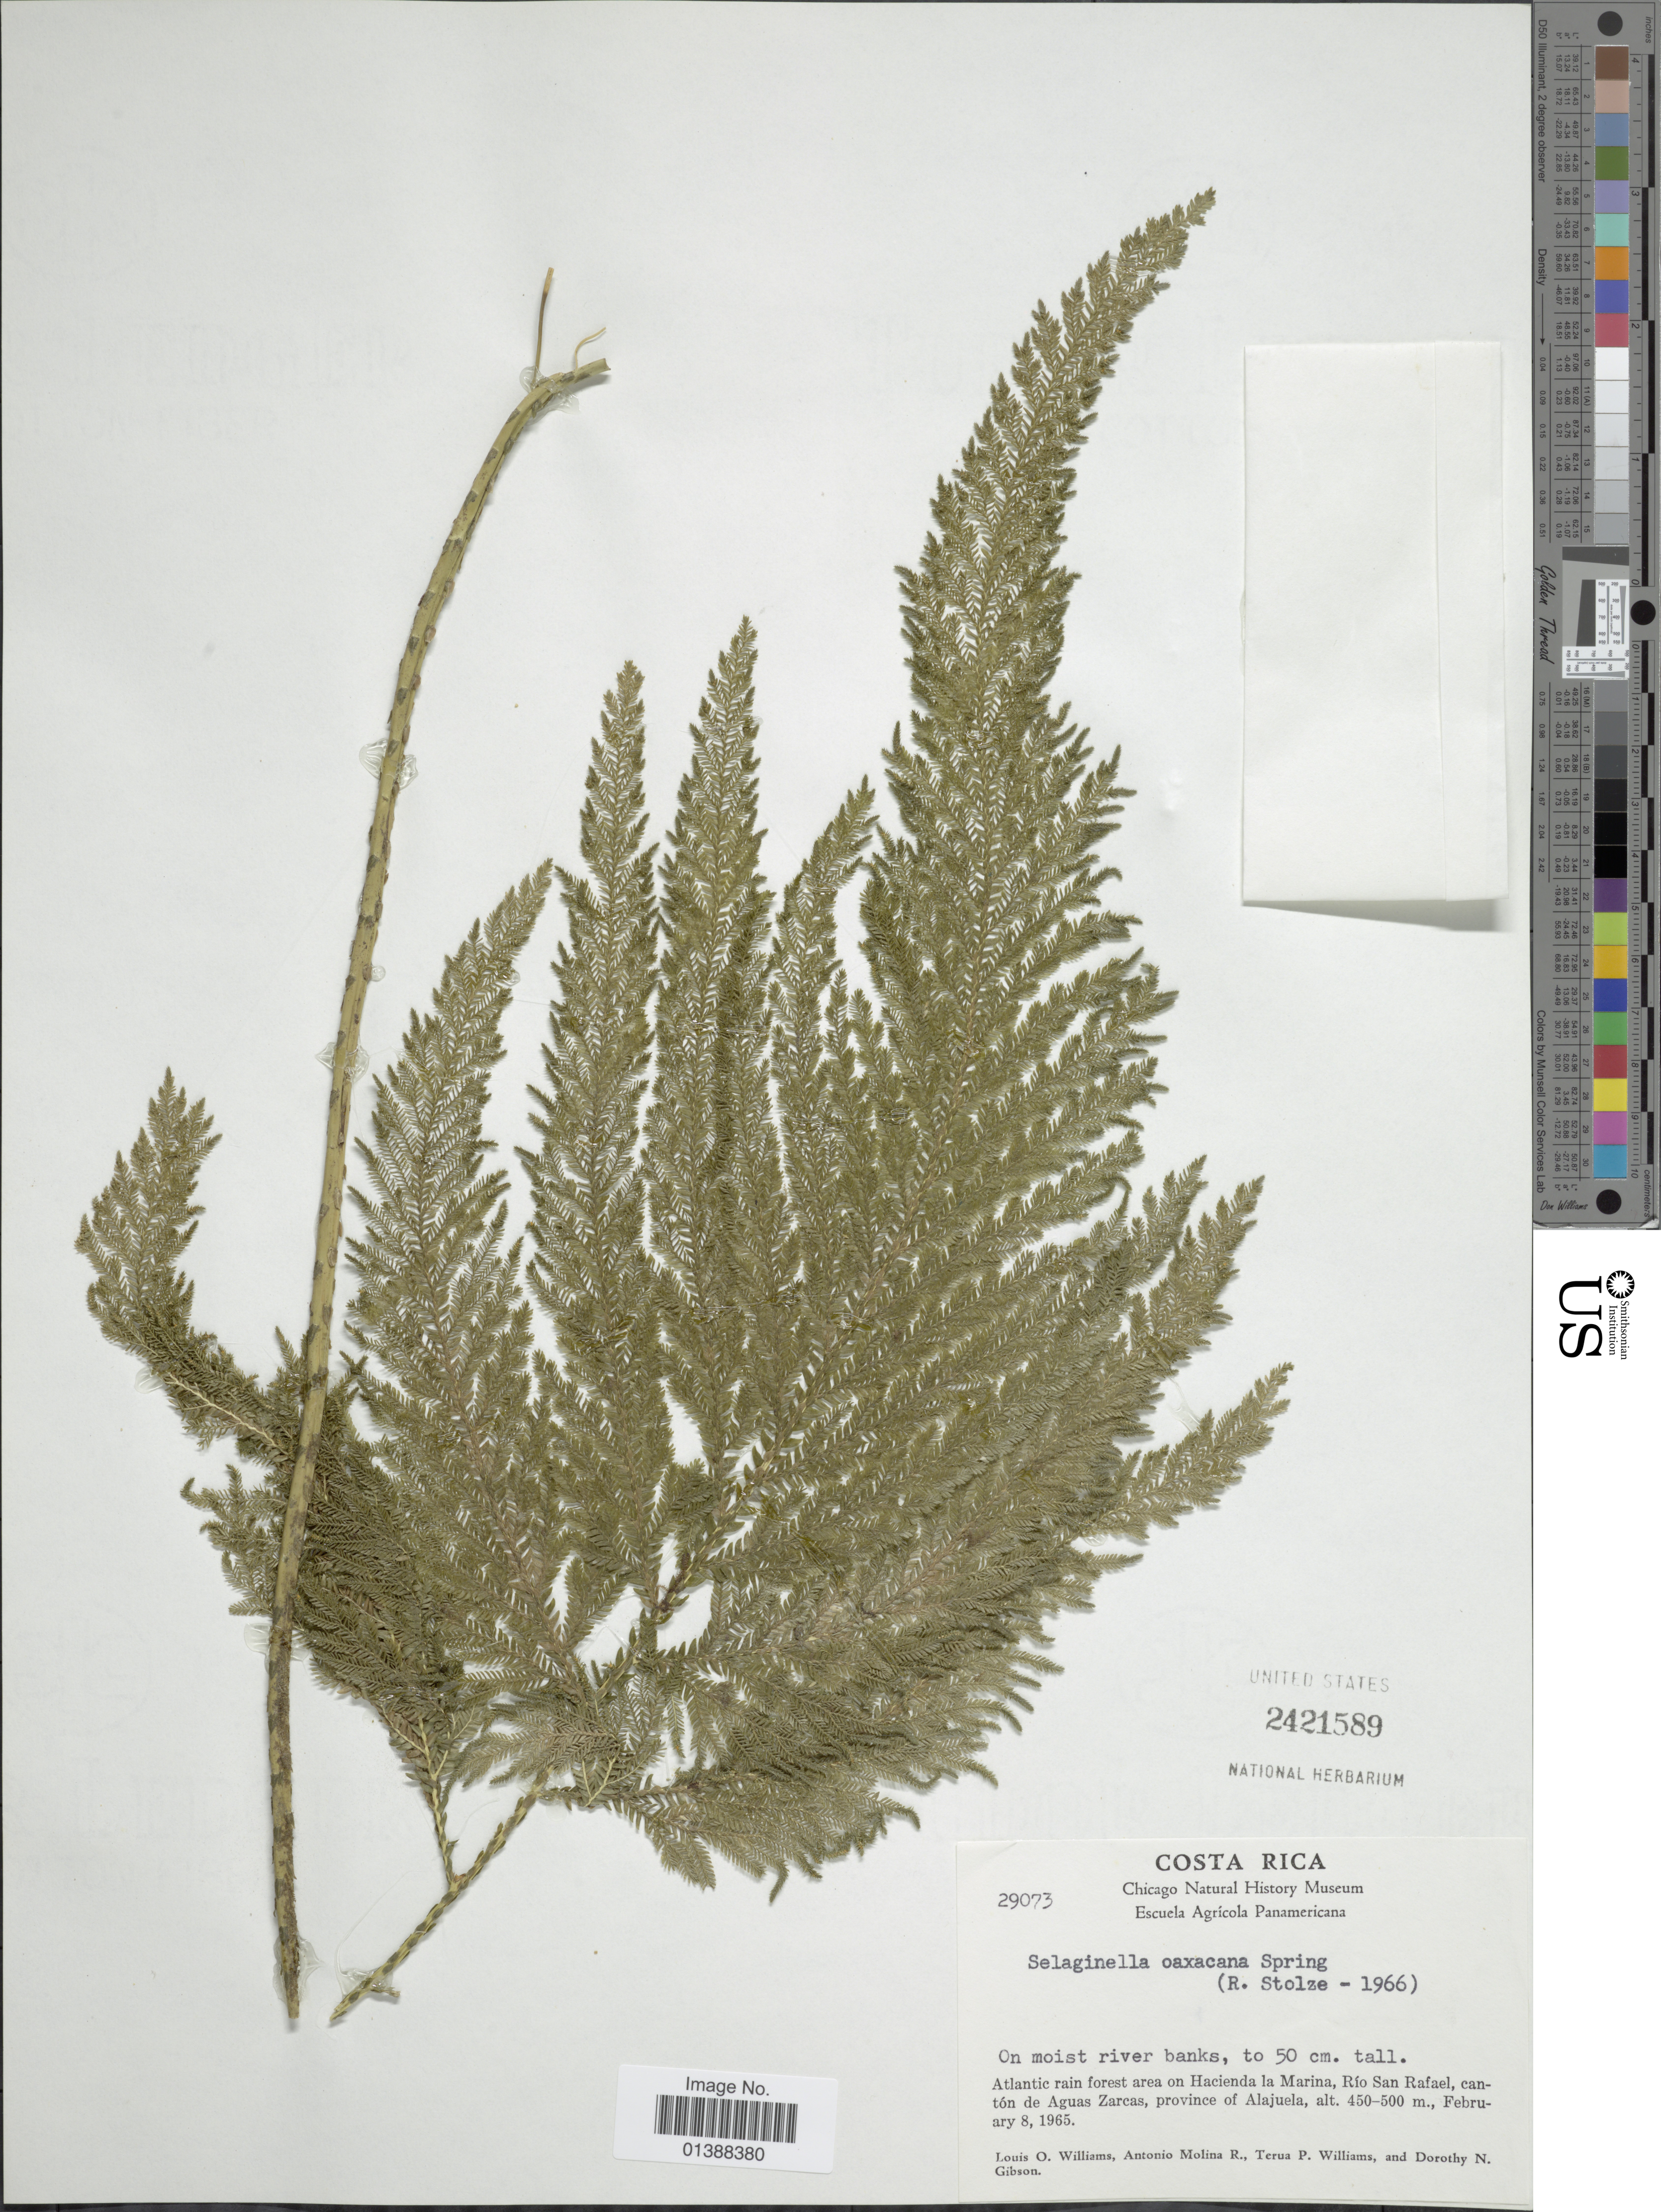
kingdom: Plantae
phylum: Tracheophyta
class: Lycopodiopsida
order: Selaginellales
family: Selaginellaceae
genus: Selaginella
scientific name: Selaginella oaxacana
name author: Spring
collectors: L. O. Williams, A. Molina R., T. P. Williams & D. N. Gibson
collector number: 29073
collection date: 1965-02-08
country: Costa Rica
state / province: Alajuela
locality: Atlantic rain forest are on Hacienda la Marina, Río San Rafael, cantón de Aguas Zarcas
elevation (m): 450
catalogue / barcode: US 2421589